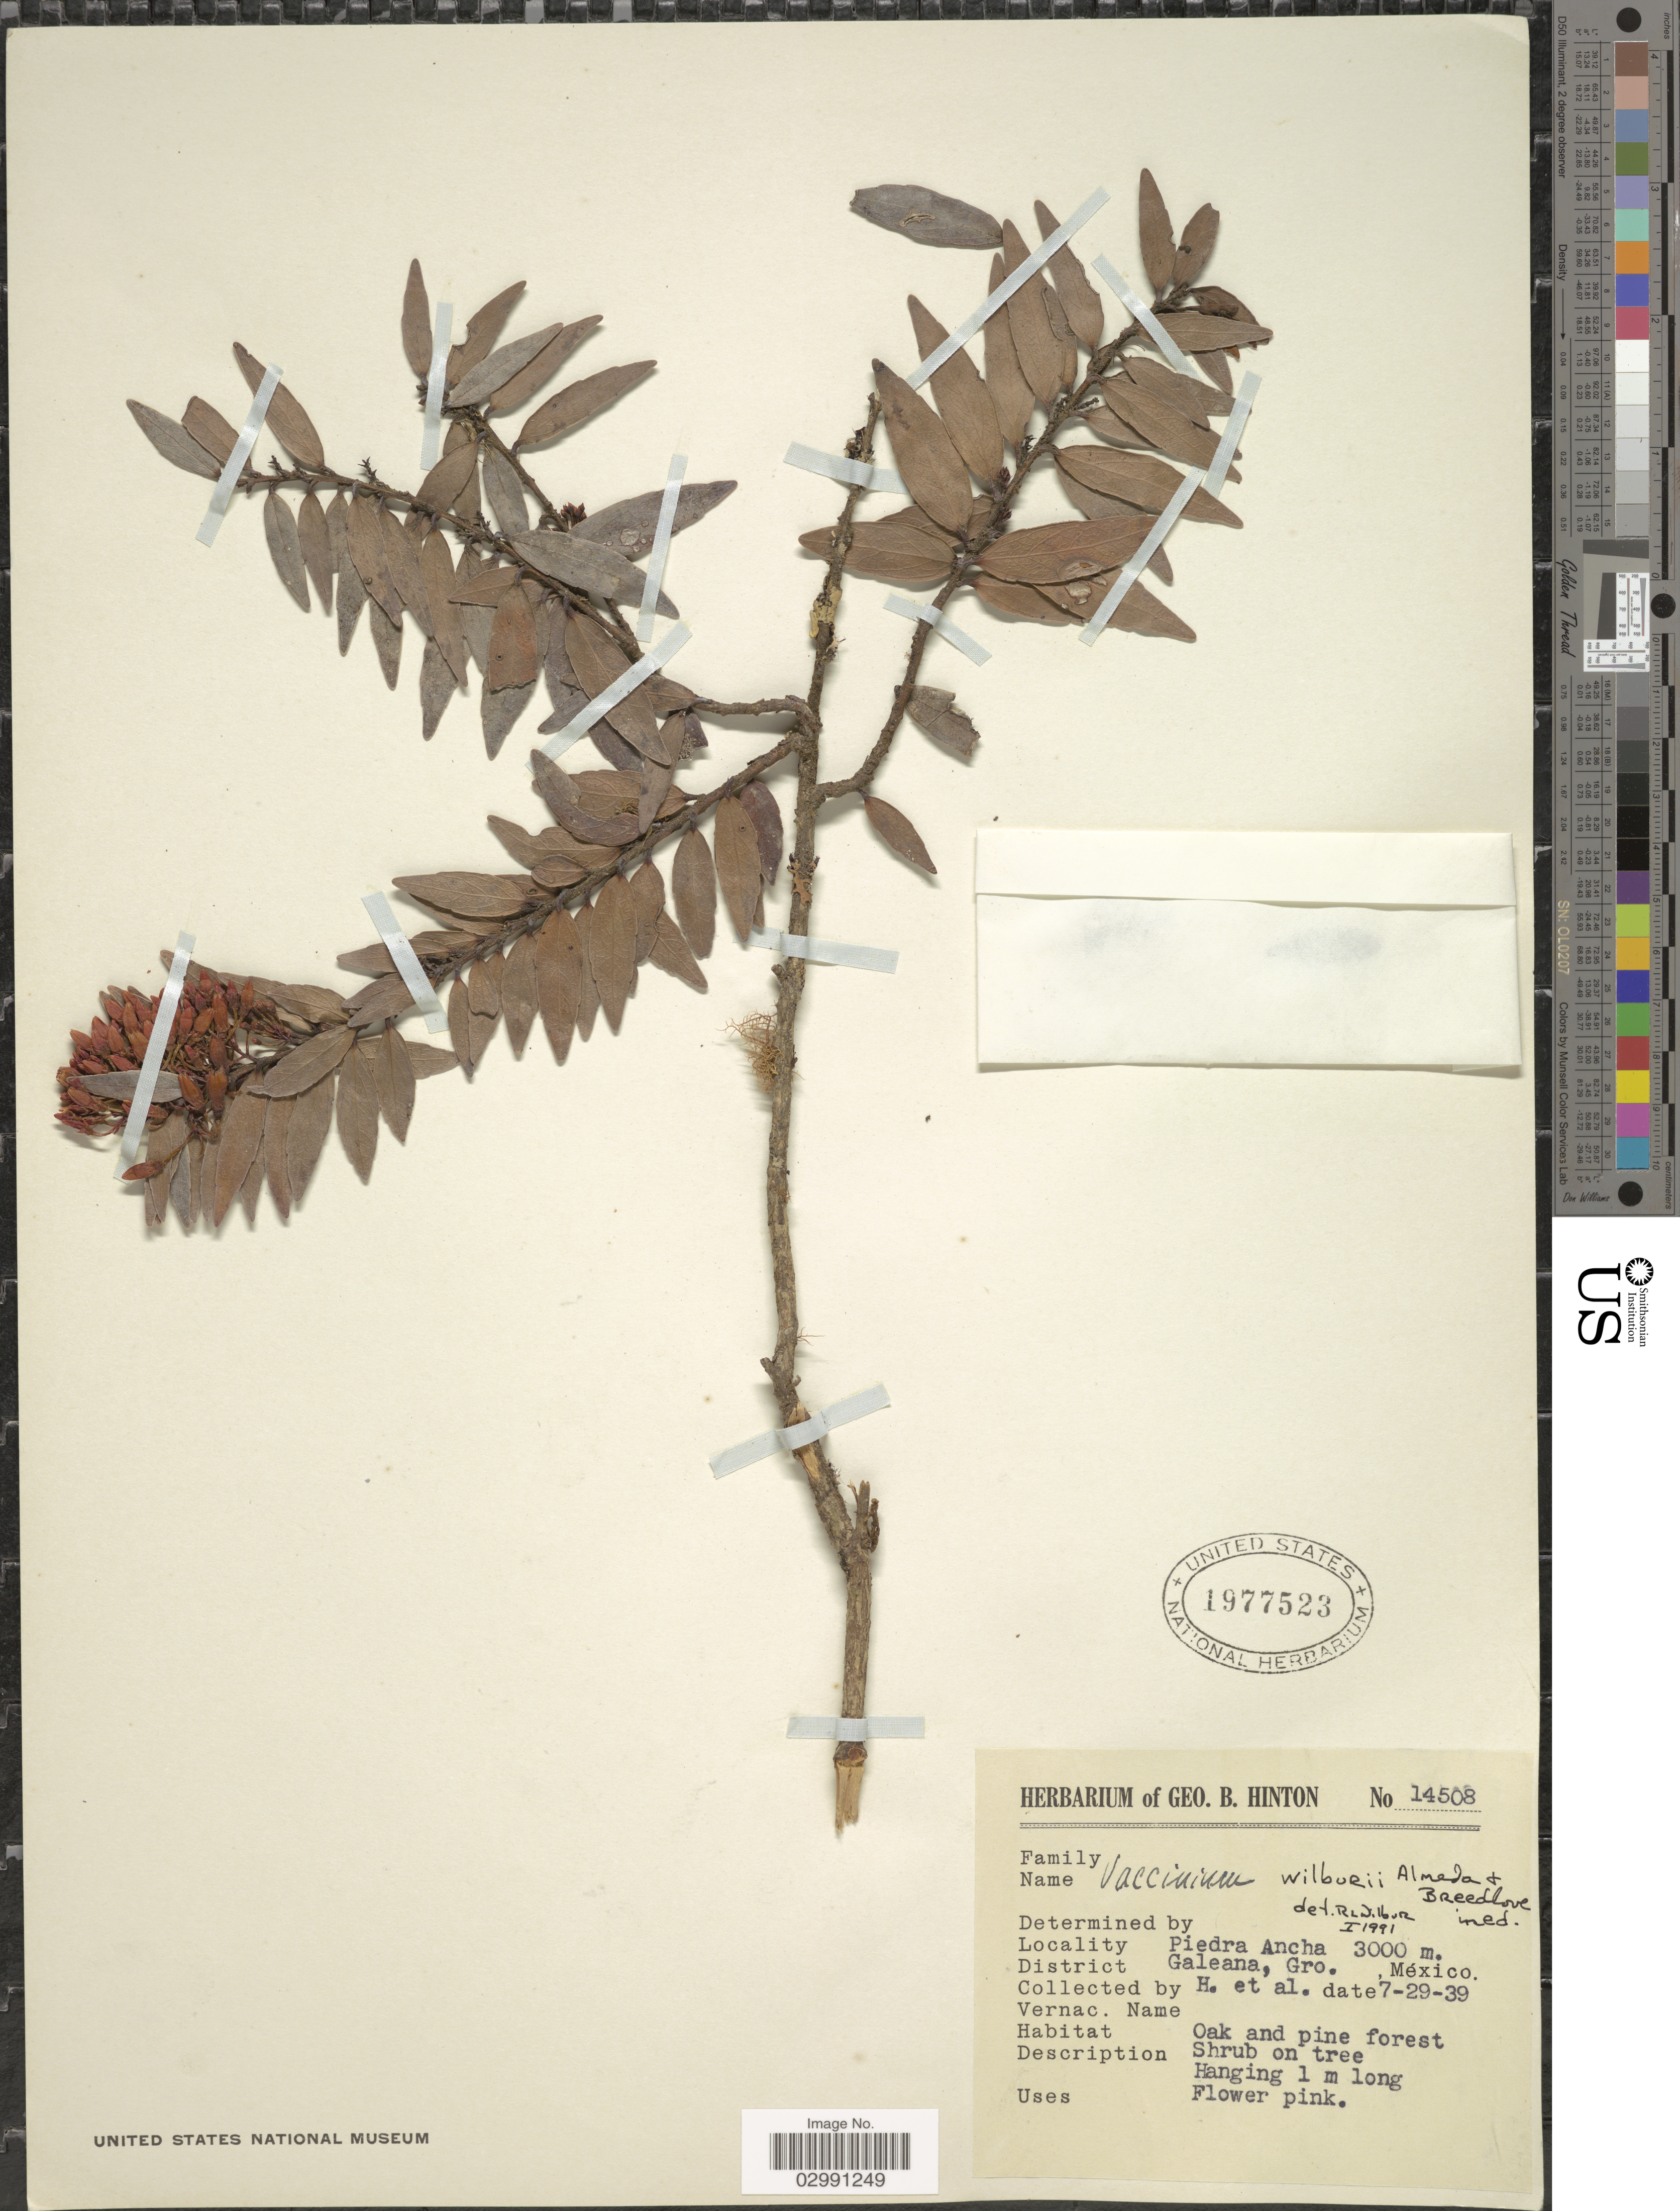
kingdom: Plantae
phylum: Tracheophyta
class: Magnoliopsida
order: Ericales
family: Ericaceae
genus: Vaccinium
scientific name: Vaccinium wilburii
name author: Almeda & Breedlove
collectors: G. B. Hinton & et al.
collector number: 14508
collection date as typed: Transcribed d/m/y: 29/7/39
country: Mexico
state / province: Guerrero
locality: Piedra Ancha. District Galeana, Gro.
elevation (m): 3000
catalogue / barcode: US 1977523